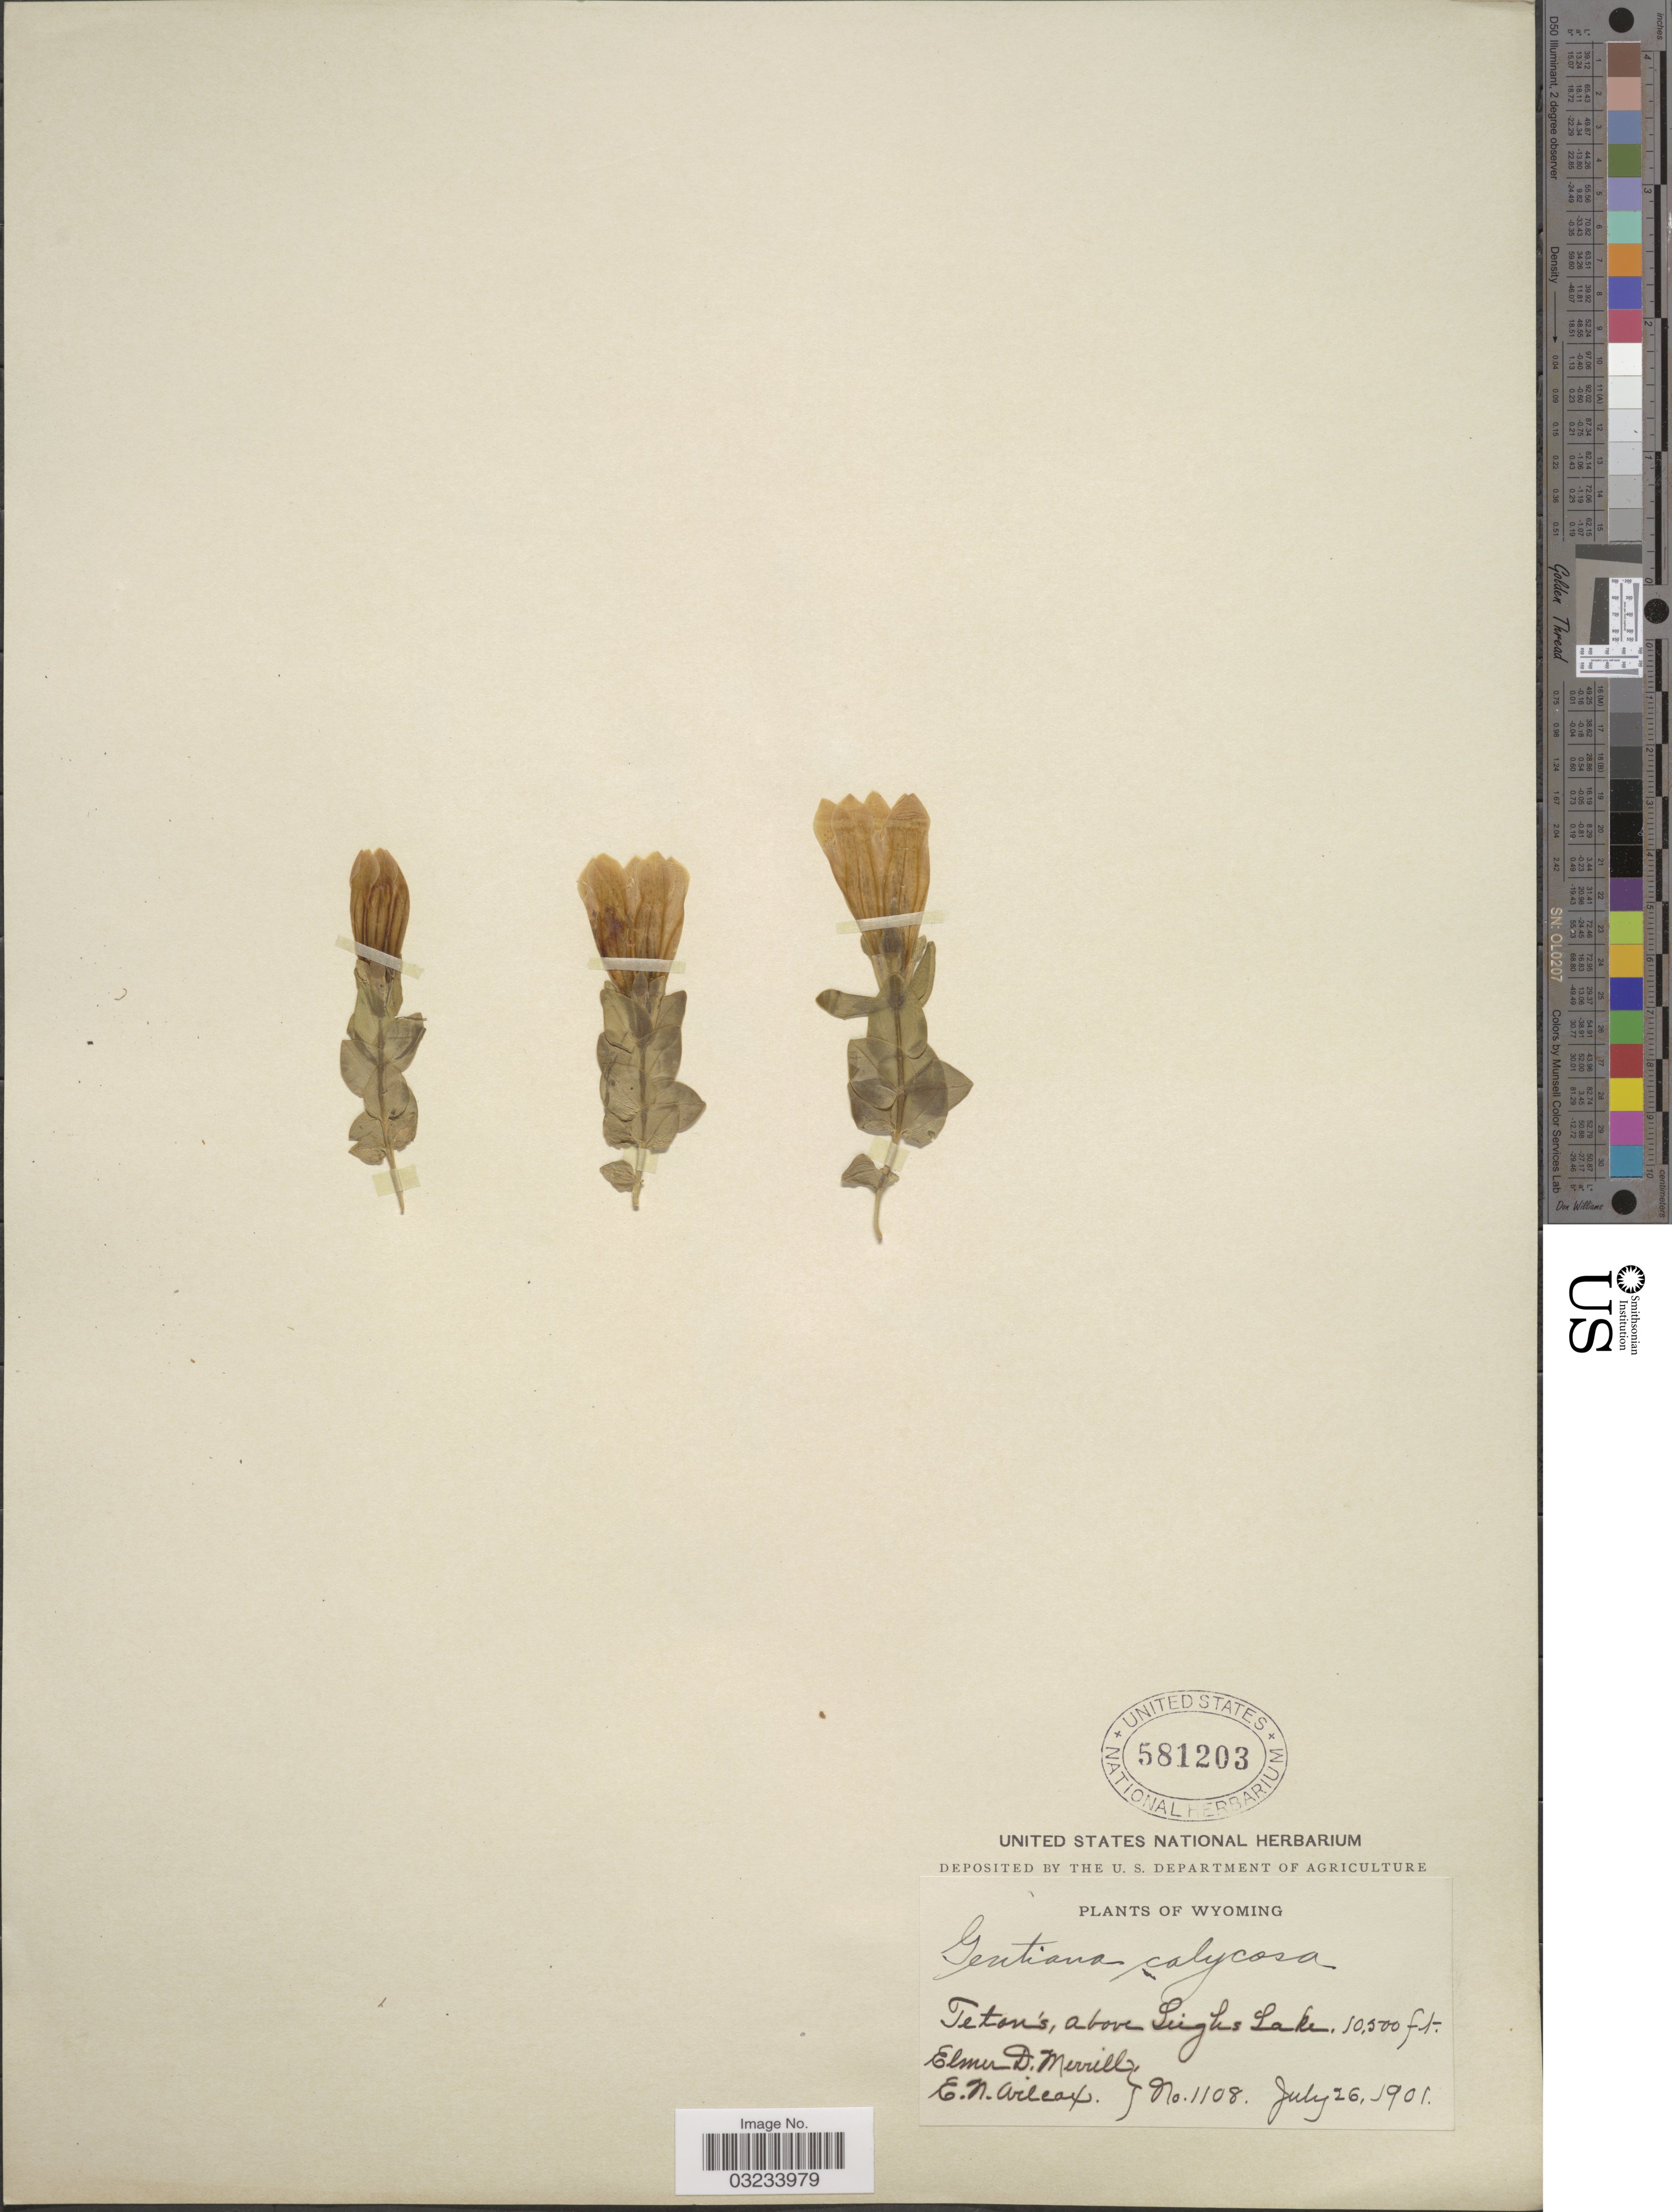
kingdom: Plantae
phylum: Tracheophyta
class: Magnoliopsida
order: Gentianales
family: Gentianaceae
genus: Gentiana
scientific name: Gentiana calycosa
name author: Griseb.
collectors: E. D. Merrill & E. Wilcox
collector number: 1108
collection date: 1901-07-26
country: United States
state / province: Wyoming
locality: Teton's, above Leighs Lake.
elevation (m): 3200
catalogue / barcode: US 581203